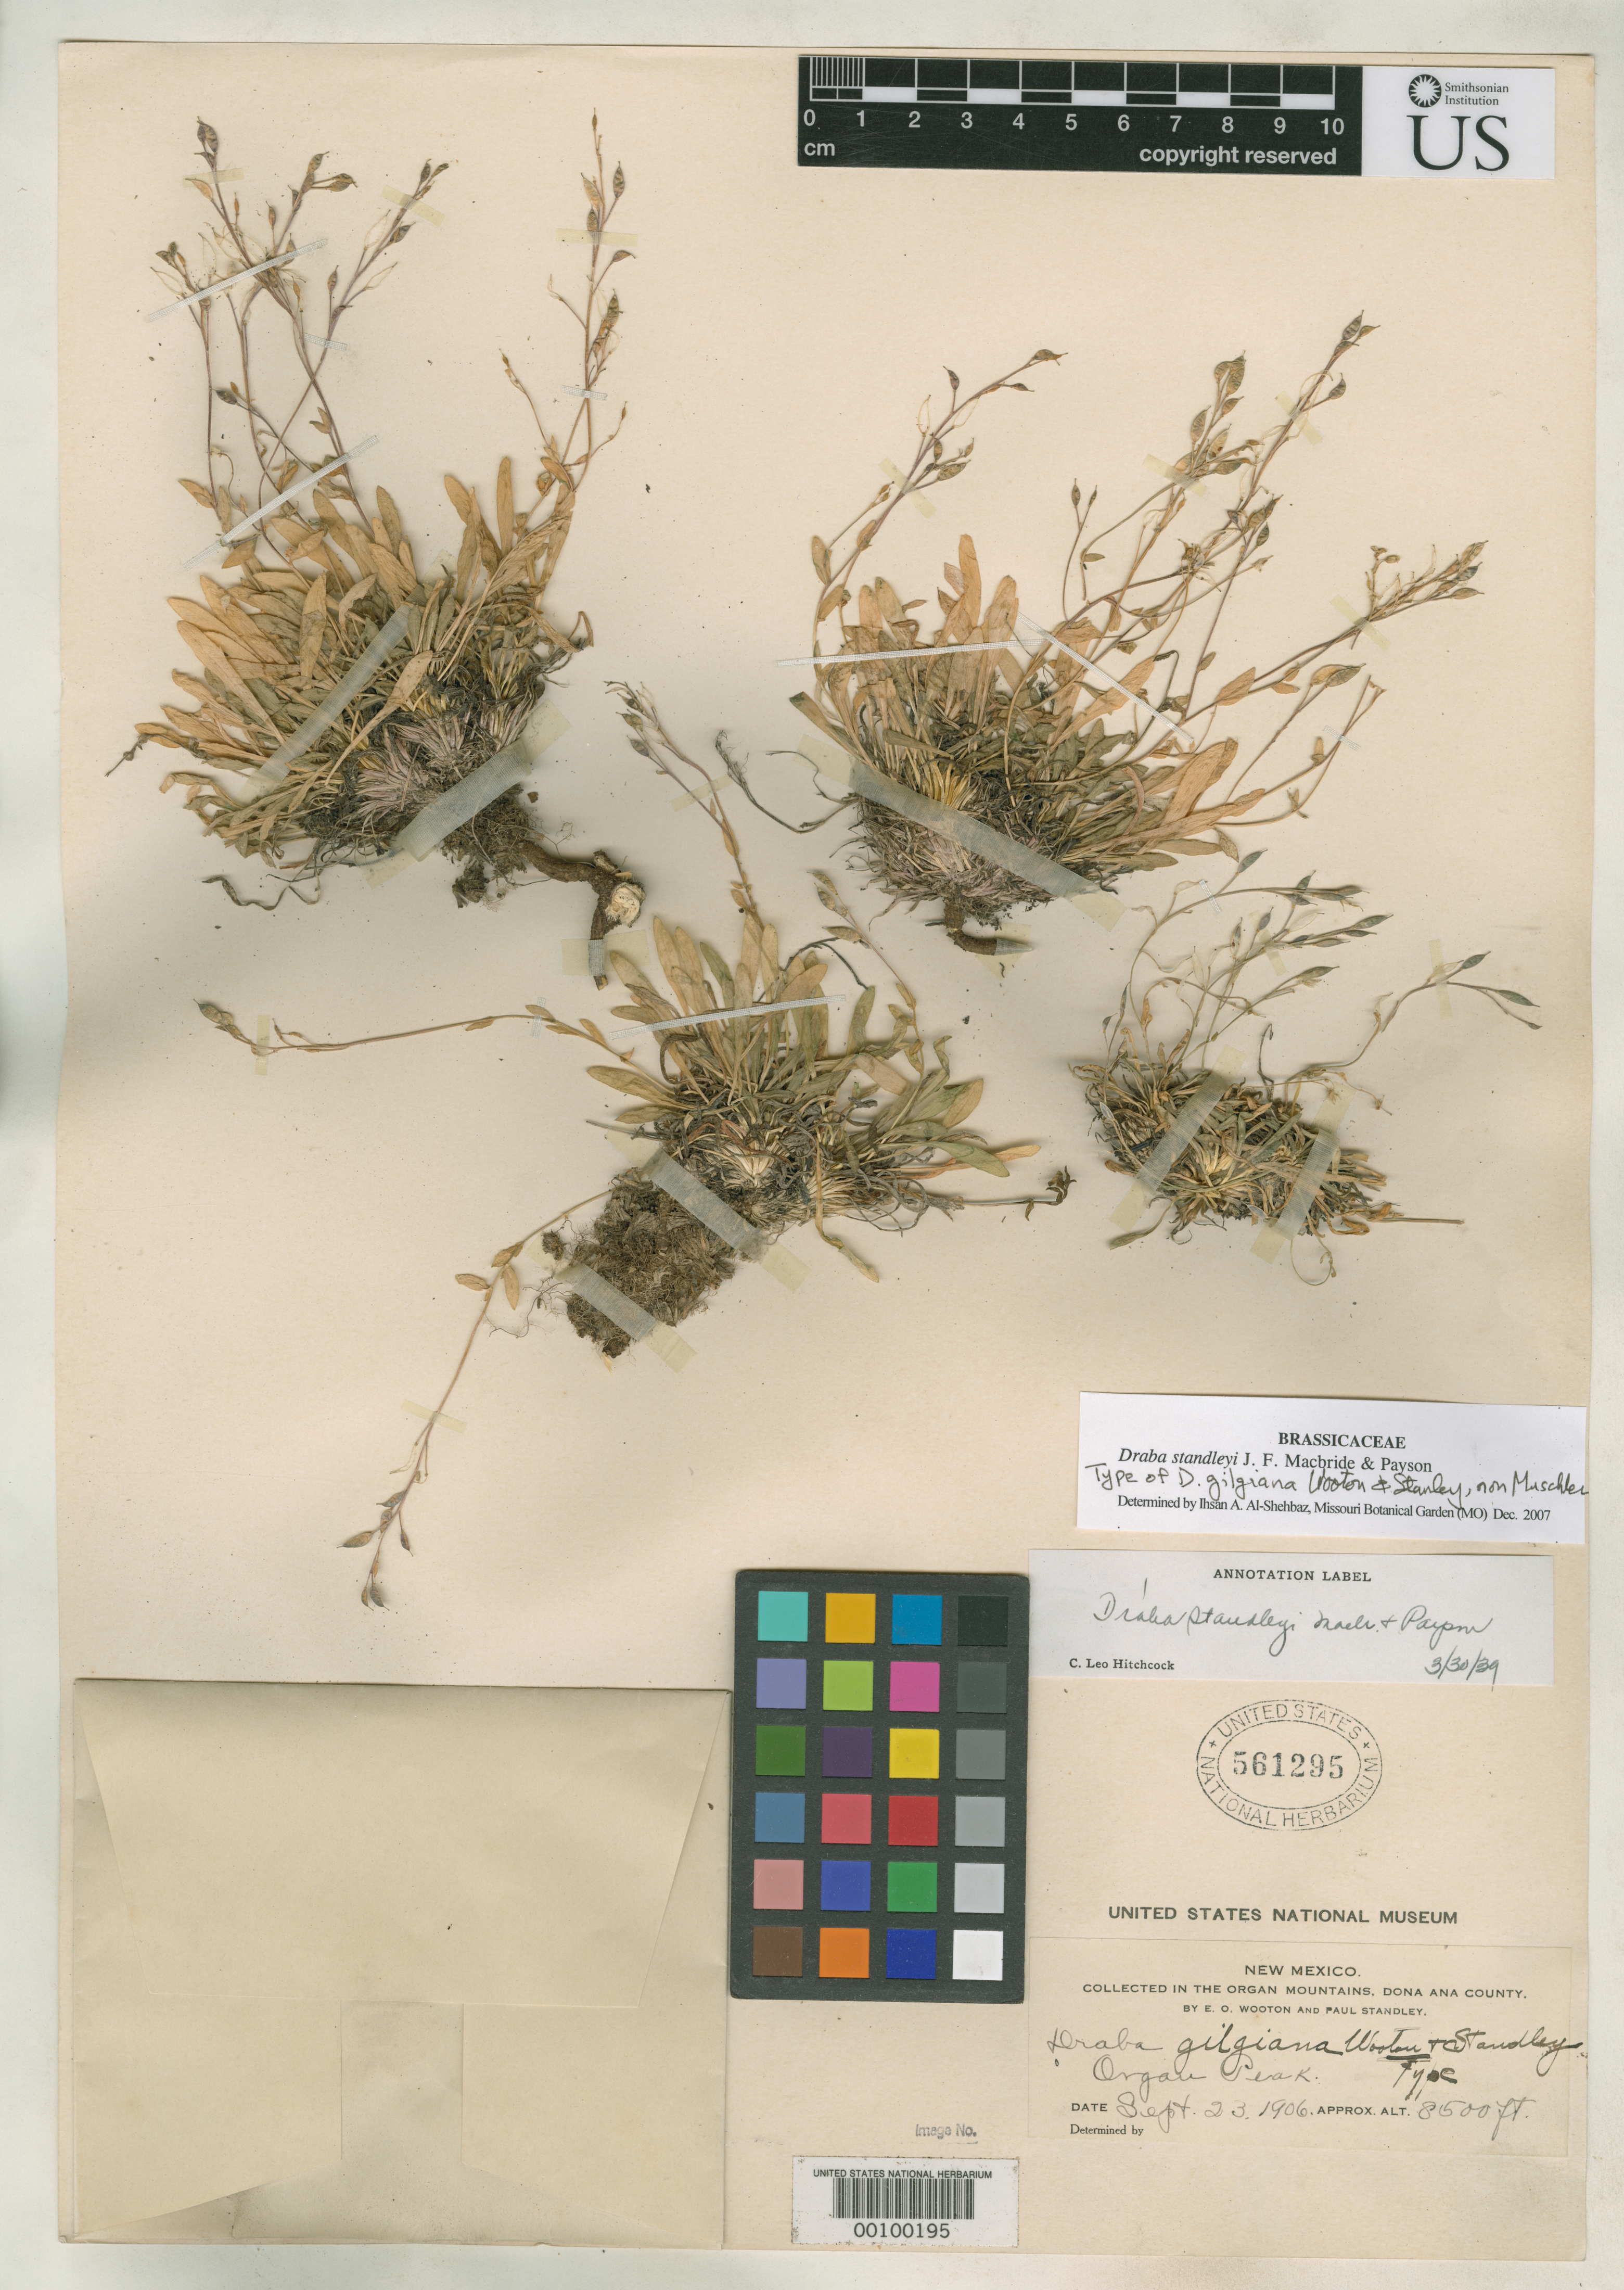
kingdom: Plantae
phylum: Tracheophyta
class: Magnoliopsida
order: Brassicales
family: Brassicaceae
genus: Draba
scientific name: Draba gilgiana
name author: Wooton & Standl.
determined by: Al-Shehbaz, I. A., (MO), Missouri Botanical Garden (UNITED STATES)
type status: Holotype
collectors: E. O. Wooton & P. C. Standley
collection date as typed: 23 Sep 1906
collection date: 1906-09-23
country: United States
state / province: New Mexico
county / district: Dona Ana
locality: Organ Mts., Organ Peak.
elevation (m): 2591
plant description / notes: Later homonym of Draba gilgiana Muschl. (1906).; Also a type of Draba standleyi J.F. Macbr. & Payson, nom. nov.; Replacement name for Draba gilgiana Wooton & Standley, nom. illeg. (non Musch. 1906).; Also a type of Draba gilgiana Wooton & Standley, nom. illeg.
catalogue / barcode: US 561295